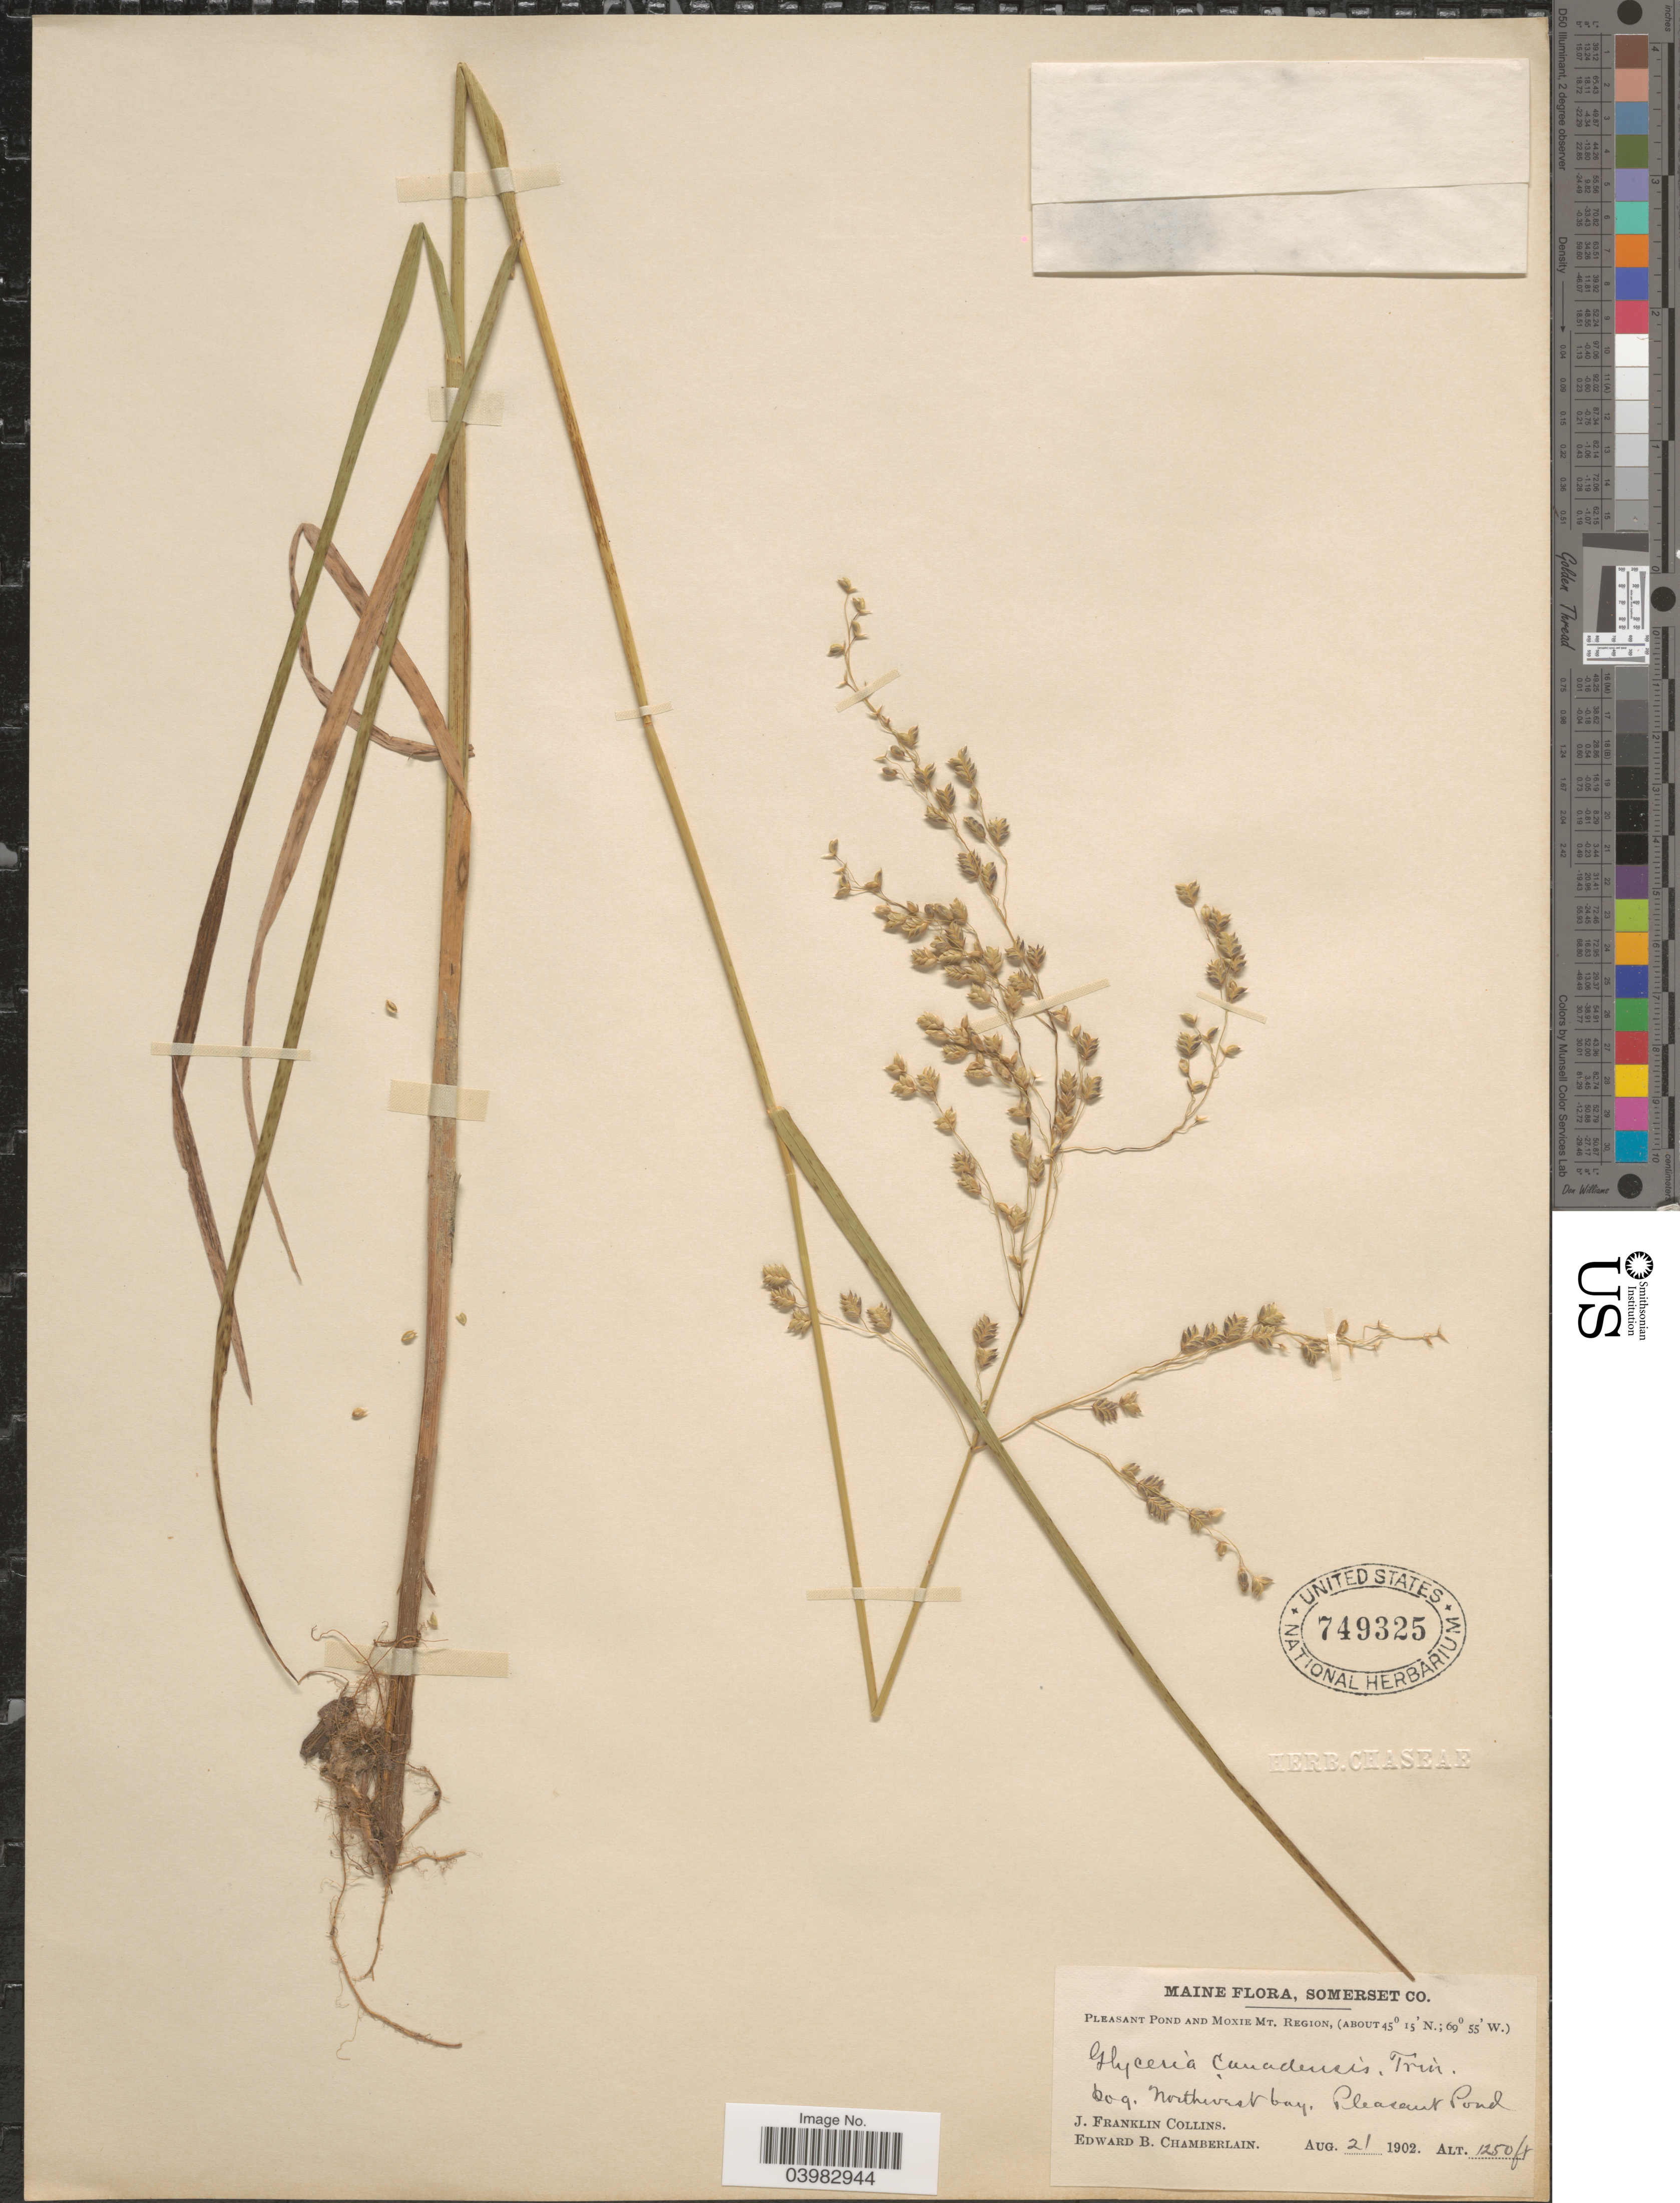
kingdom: Plantae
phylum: Tracheophyta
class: Liliopsida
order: Poales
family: Poaceae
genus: Glyceria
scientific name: Glyceria canadensis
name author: (Michx.) Trin.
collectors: J. Collins & E. Chamberlain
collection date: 1902-08-21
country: United States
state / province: Maine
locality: Somerset Co. Pleasant Pond and Moxie Mt. Region. Northwest bay, Pleasant Pond.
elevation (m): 381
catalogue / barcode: US 749325